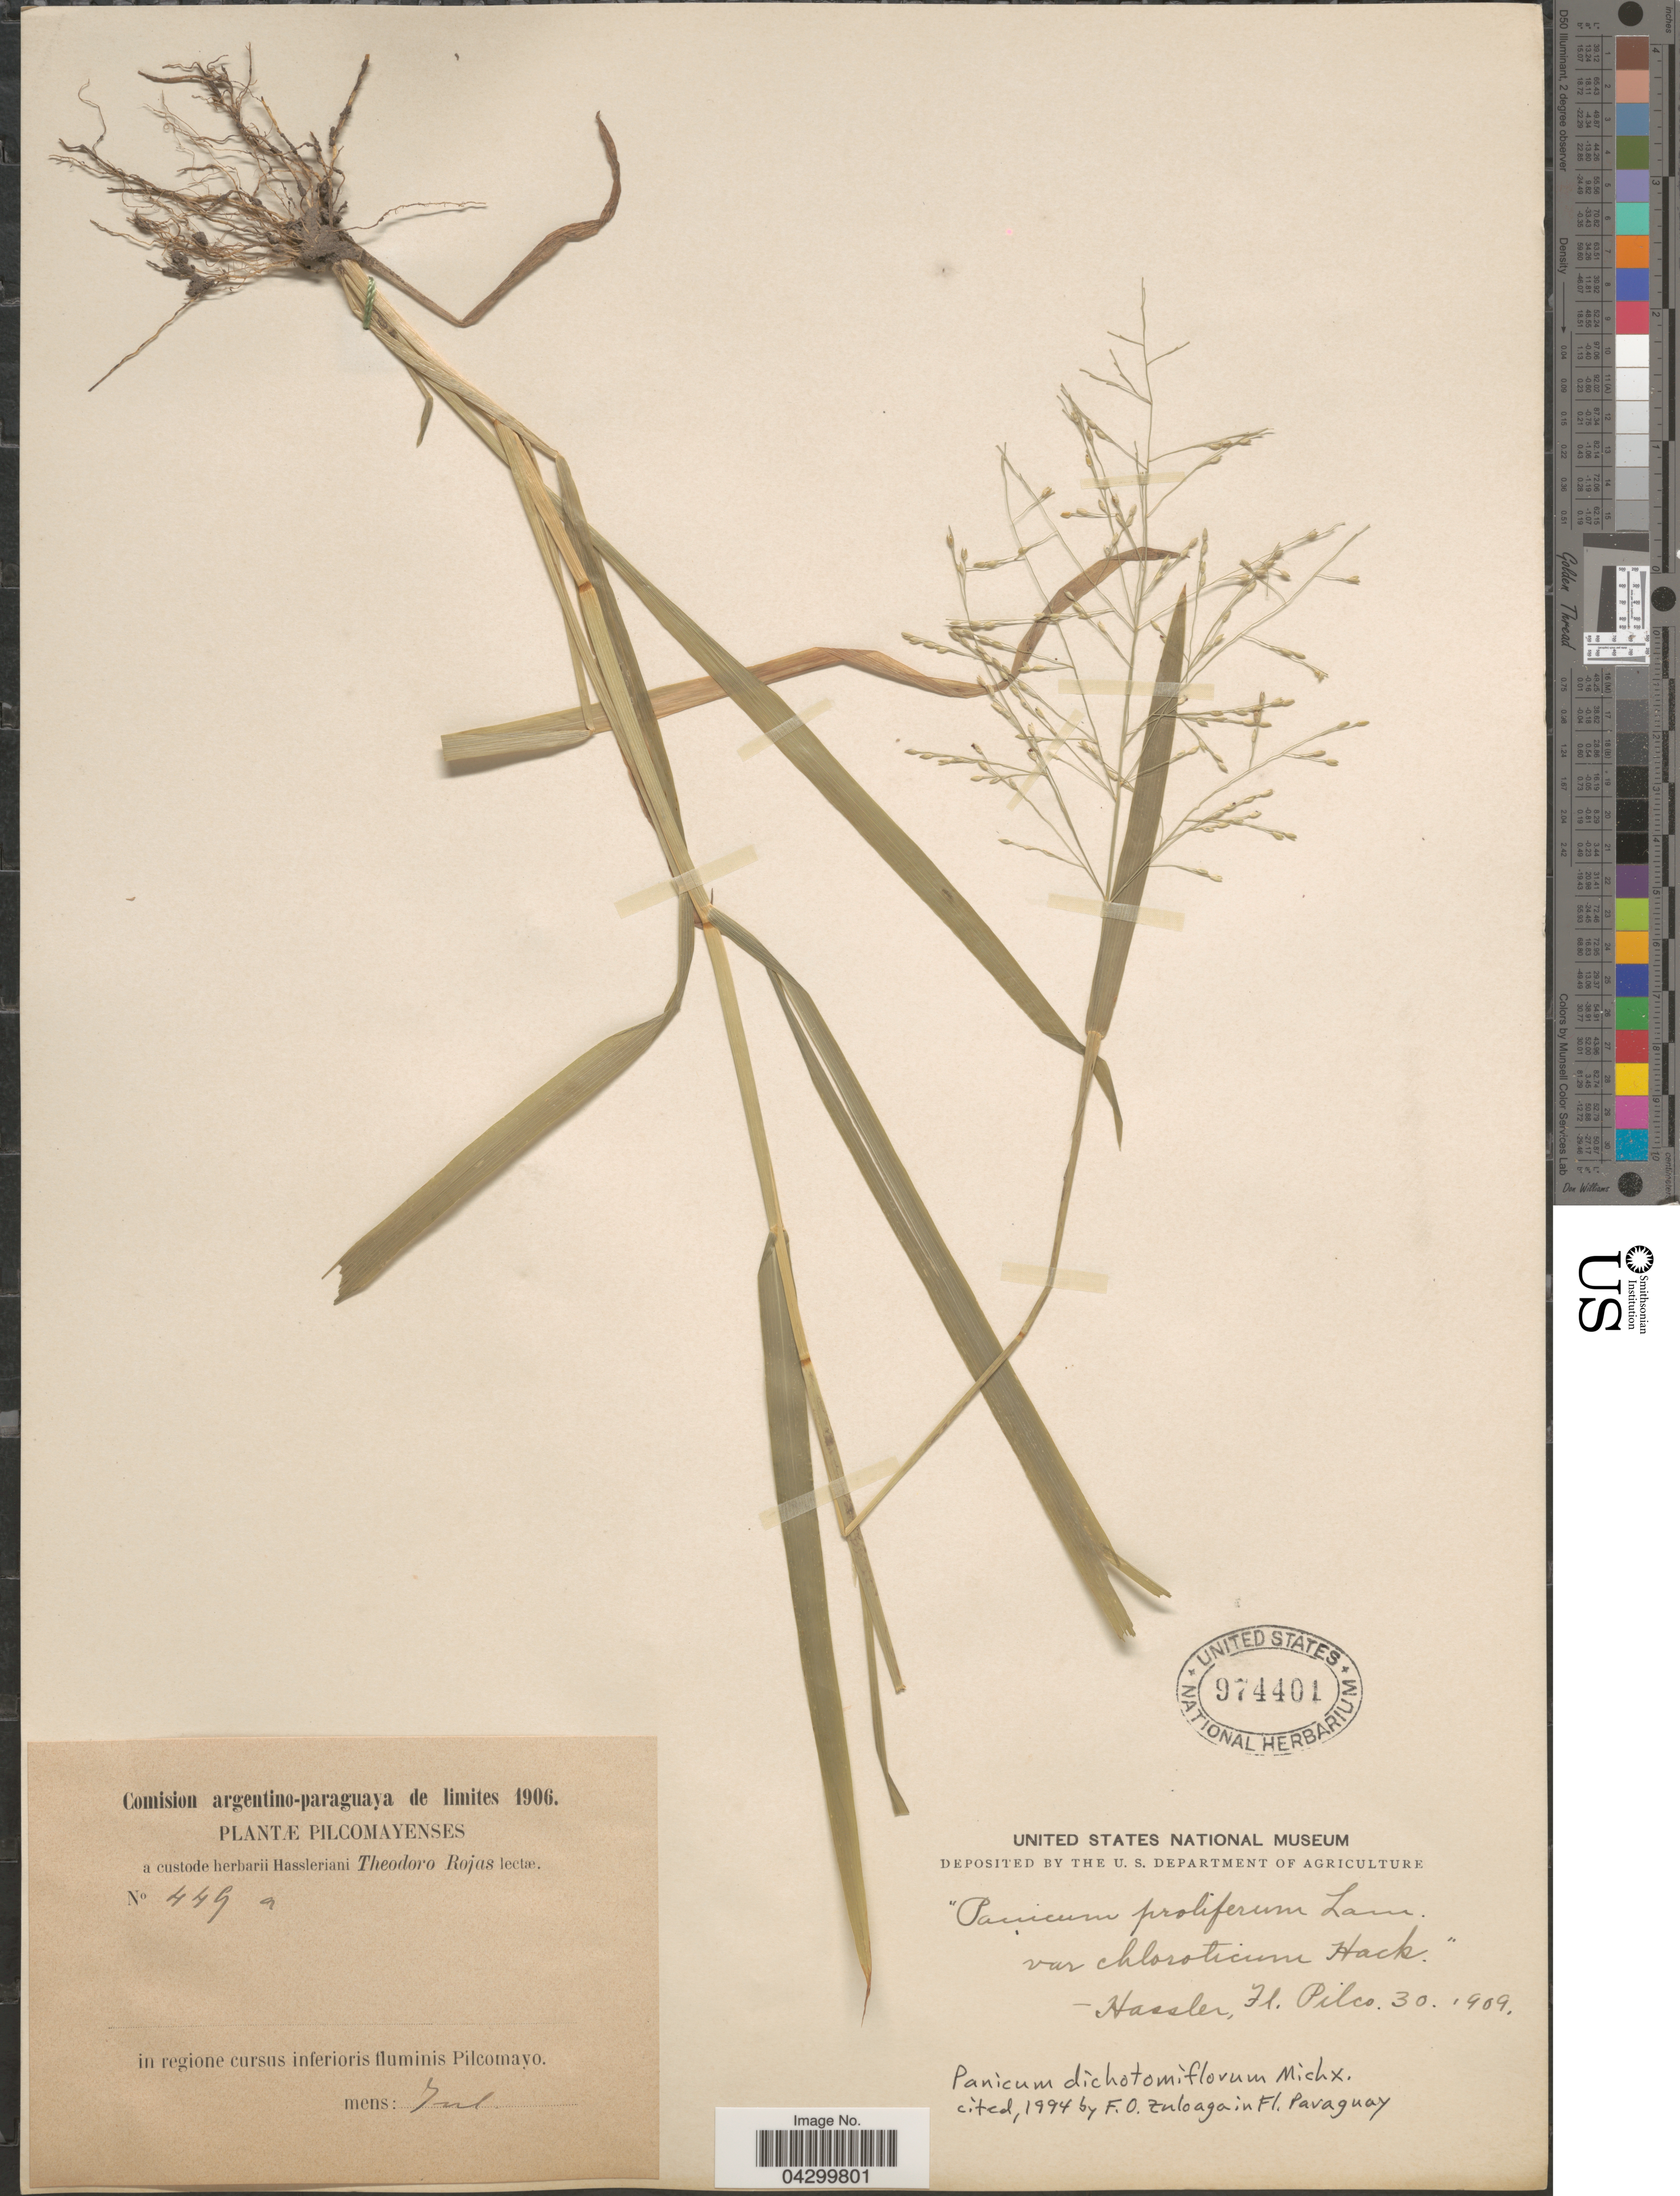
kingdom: Plantae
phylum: Tracheophyta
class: Liliopsida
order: Poales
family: Poaceae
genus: Panicum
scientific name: Panicum dichotomiflorum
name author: Michx.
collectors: E. Hassler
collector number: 449a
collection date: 1909-07-30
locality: Pilcomayenses. In regione cursus inferioris fluminis Pilcomayo.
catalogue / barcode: US 974401